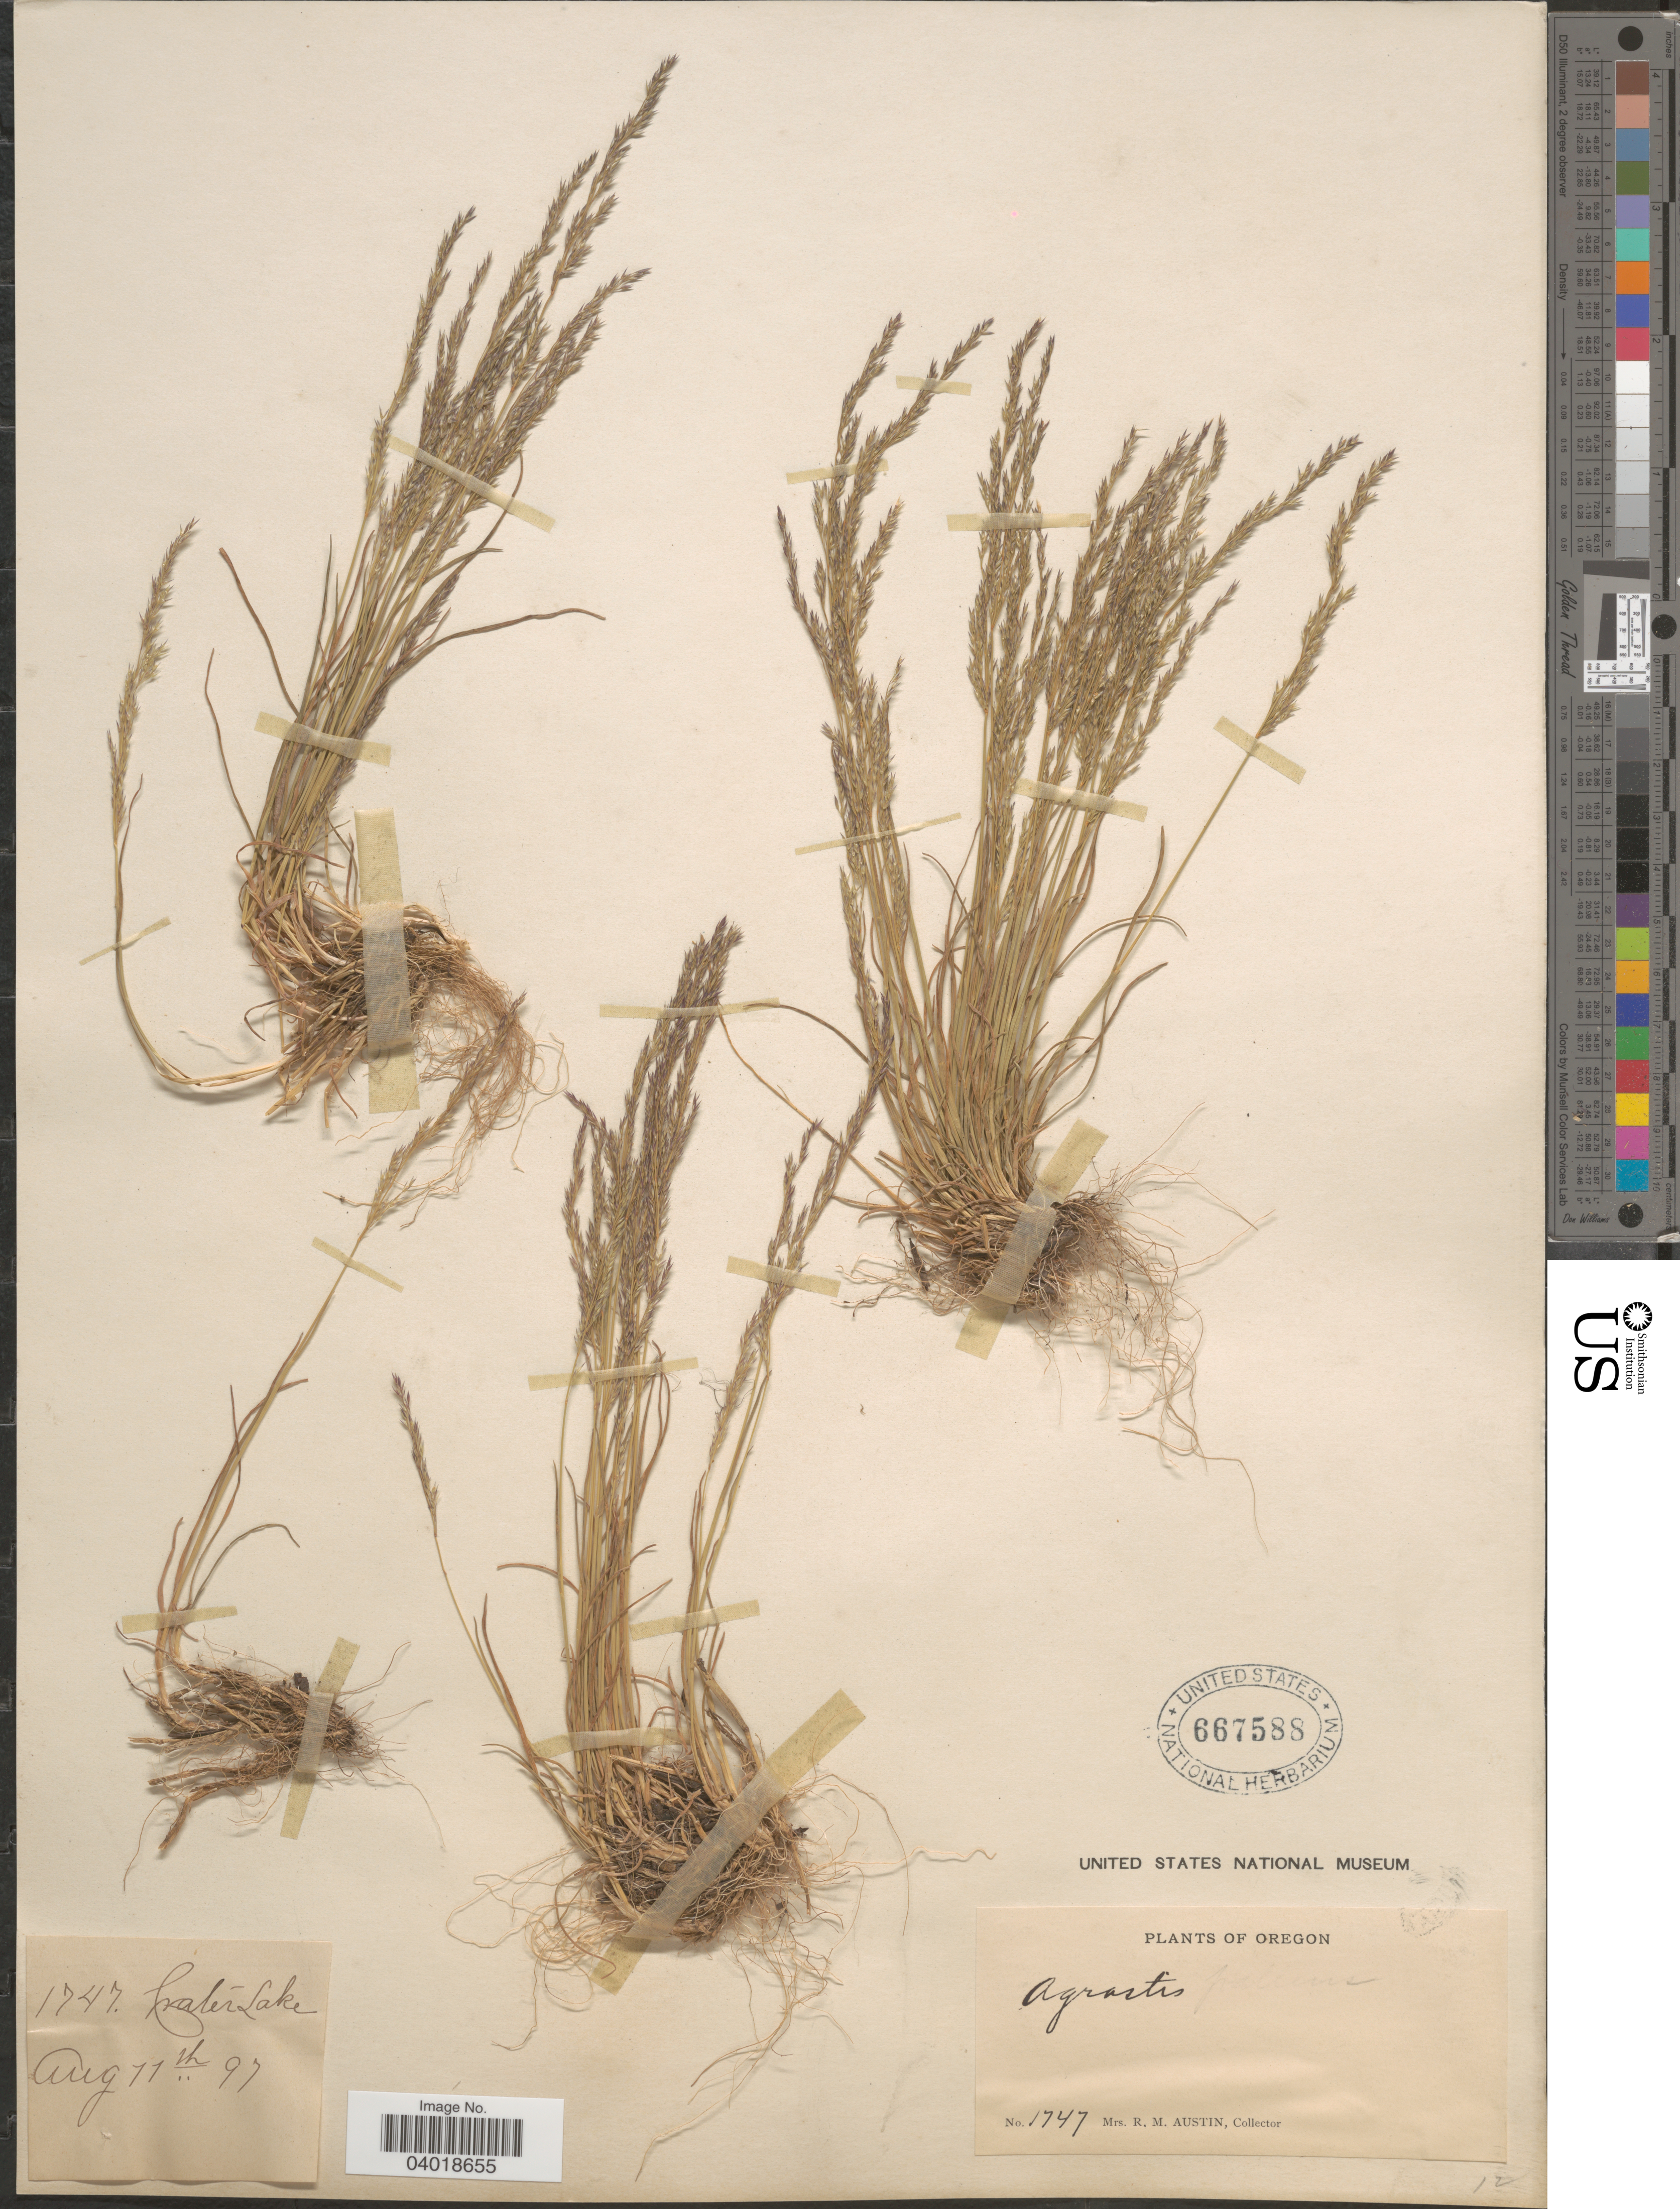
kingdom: Plantae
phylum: Tracheophyta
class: Liliopsida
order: Poales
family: Poaceae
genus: Agrostis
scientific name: Agrostis exarata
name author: Trin.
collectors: R. Austin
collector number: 1747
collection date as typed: Transcribed d/m/y: 11/8/97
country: United States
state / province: Oregon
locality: Crater Lake.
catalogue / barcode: US 667588